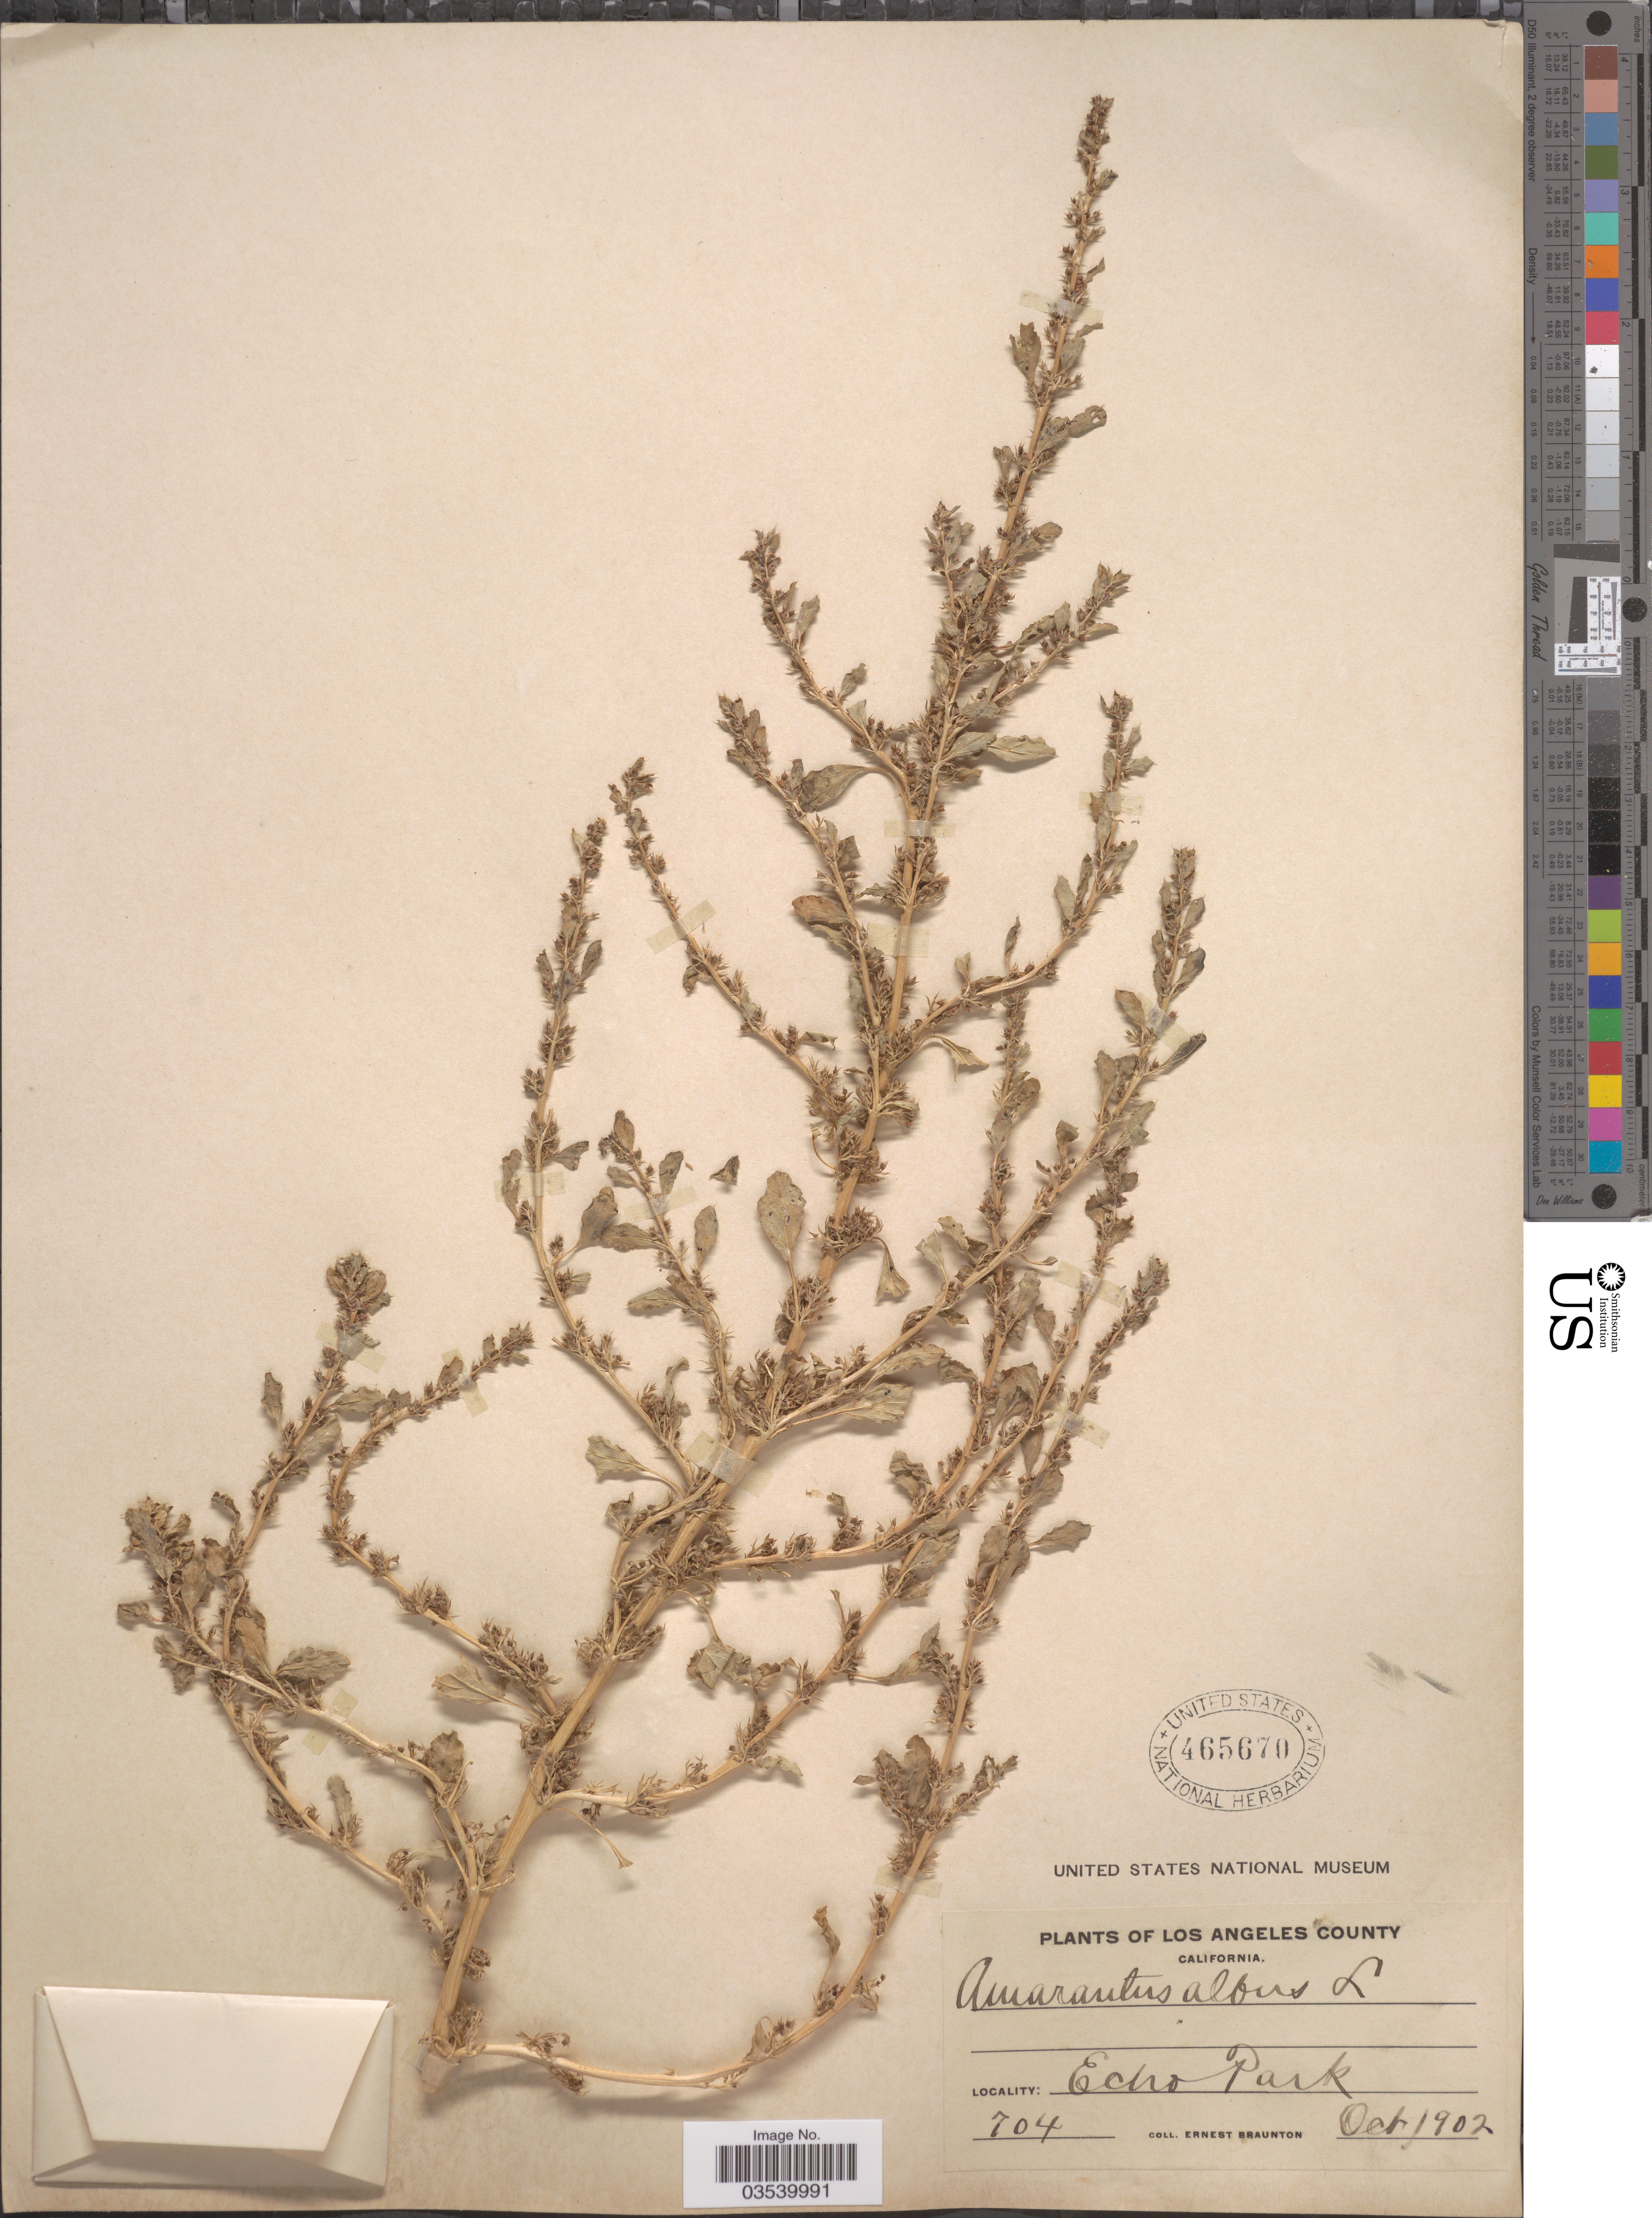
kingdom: Plantae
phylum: Tracheophyta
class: Magnoliopsida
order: Caryophyllales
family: Amaranthaceae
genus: Amaranthus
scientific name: Amaranthus albus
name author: L.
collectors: E. Braunton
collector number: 704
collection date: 1902-10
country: United States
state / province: California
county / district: Los Angeles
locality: Los Angeles County. Echo Park.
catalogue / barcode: US 465670